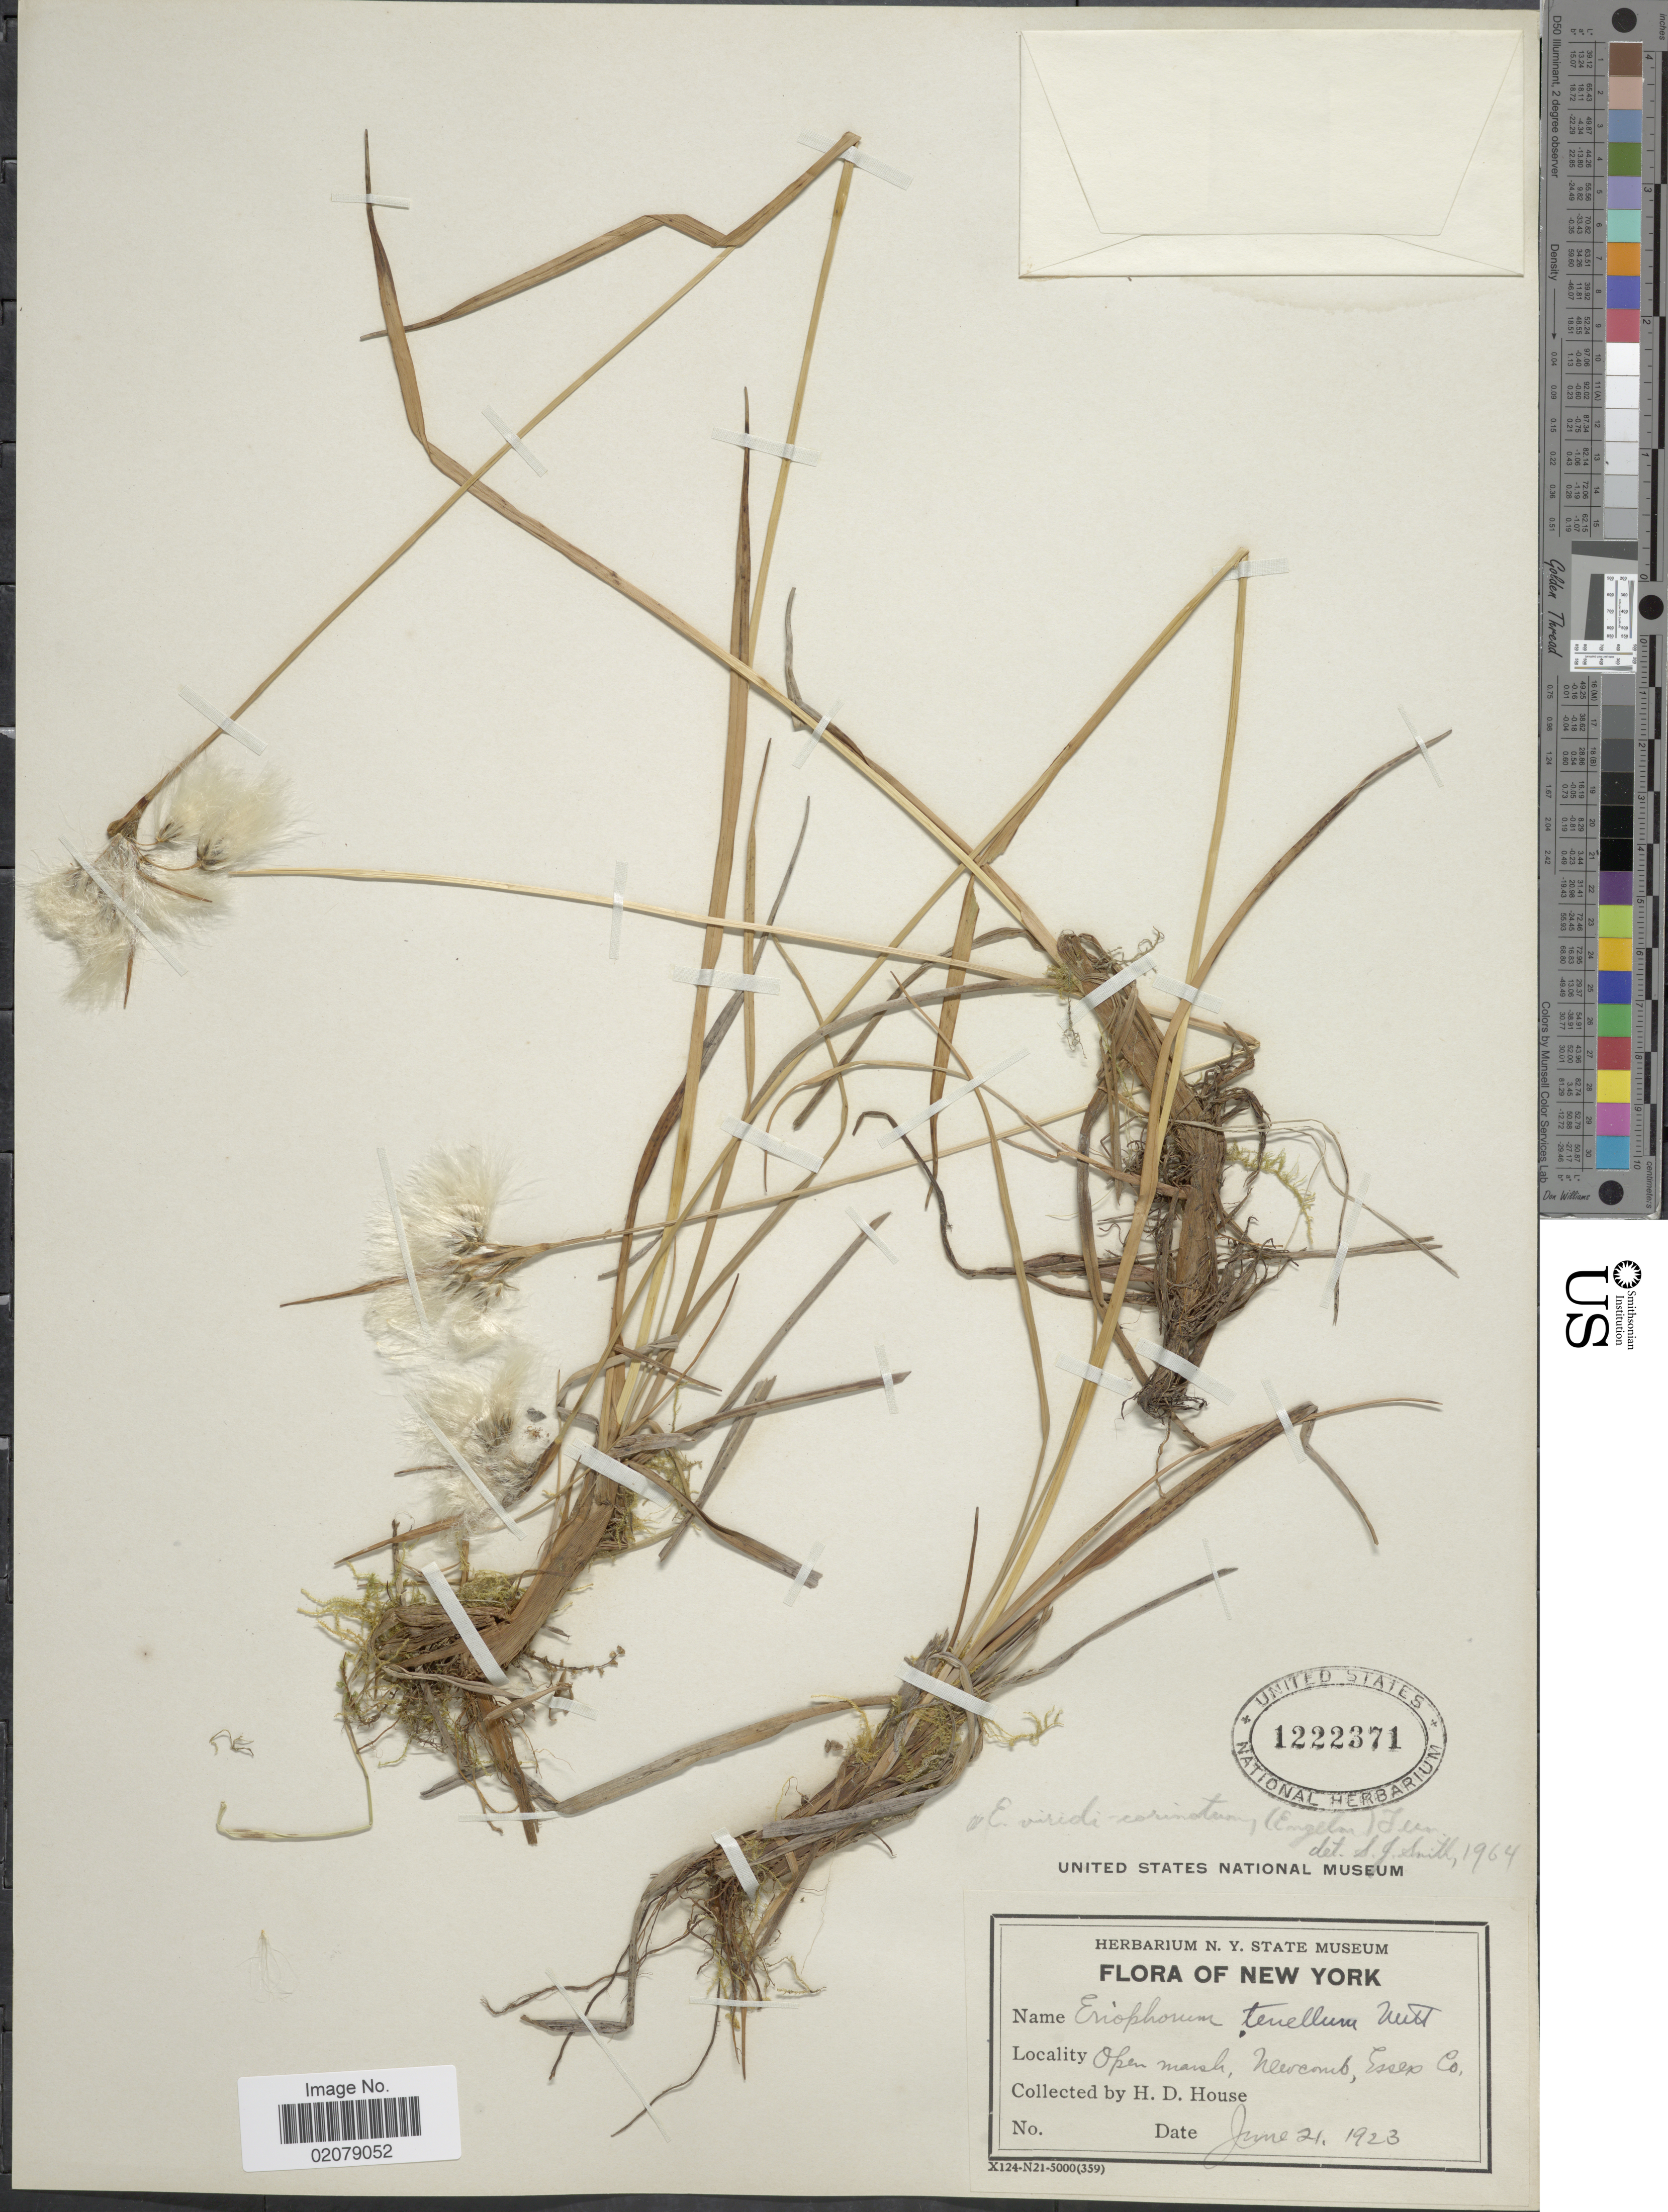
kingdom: Plantae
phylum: Tracheophyta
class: Liliopsida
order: Poales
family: Cyperaceae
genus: Eriophorum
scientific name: Eriophorum viridicarinatum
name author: (Englem.) Fernald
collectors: H. D. House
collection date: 1923-06-21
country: United States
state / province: New York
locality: Newcomb, Essex Co.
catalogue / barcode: US 1222371